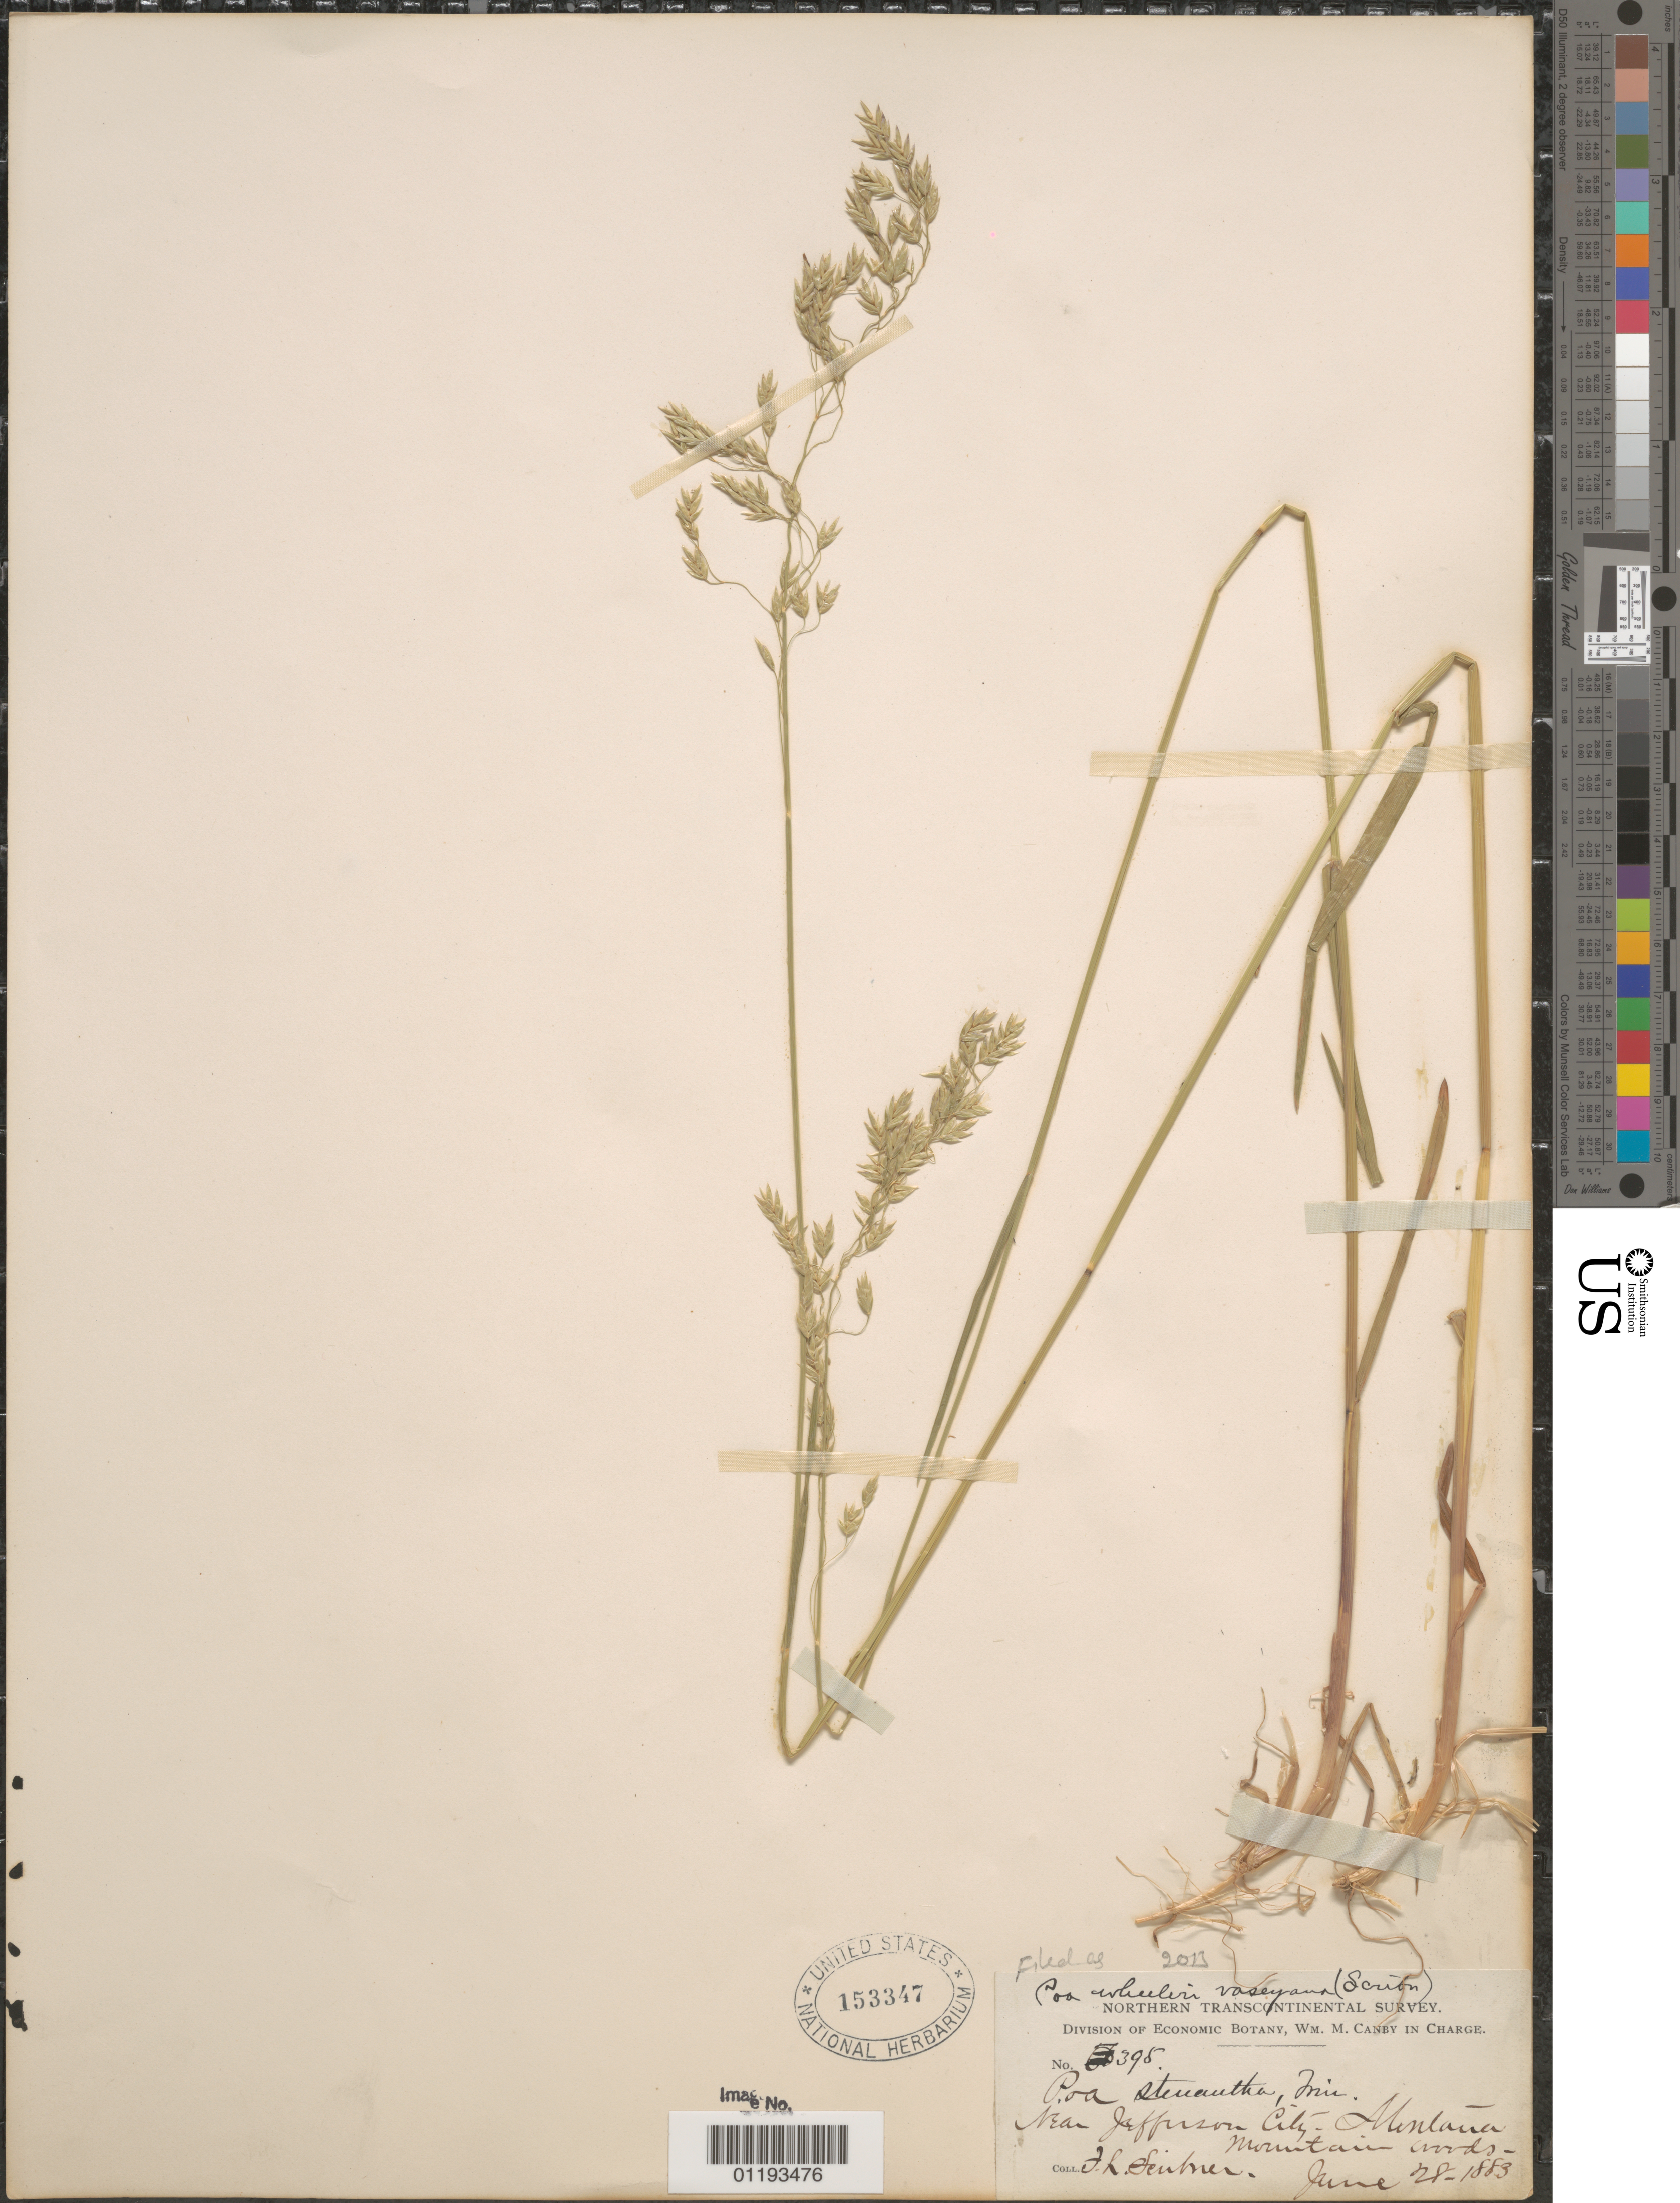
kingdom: Plantae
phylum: Tracheophyta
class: Liliopsida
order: Poales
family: Poaceae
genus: Poa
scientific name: Poa wheeleri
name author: Vasey in G.M. Wheeler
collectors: F. L. Scribner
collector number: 395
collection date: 1883-06-28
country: United States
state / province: Montana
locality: Near Jefferson City.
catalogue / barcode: US 153347